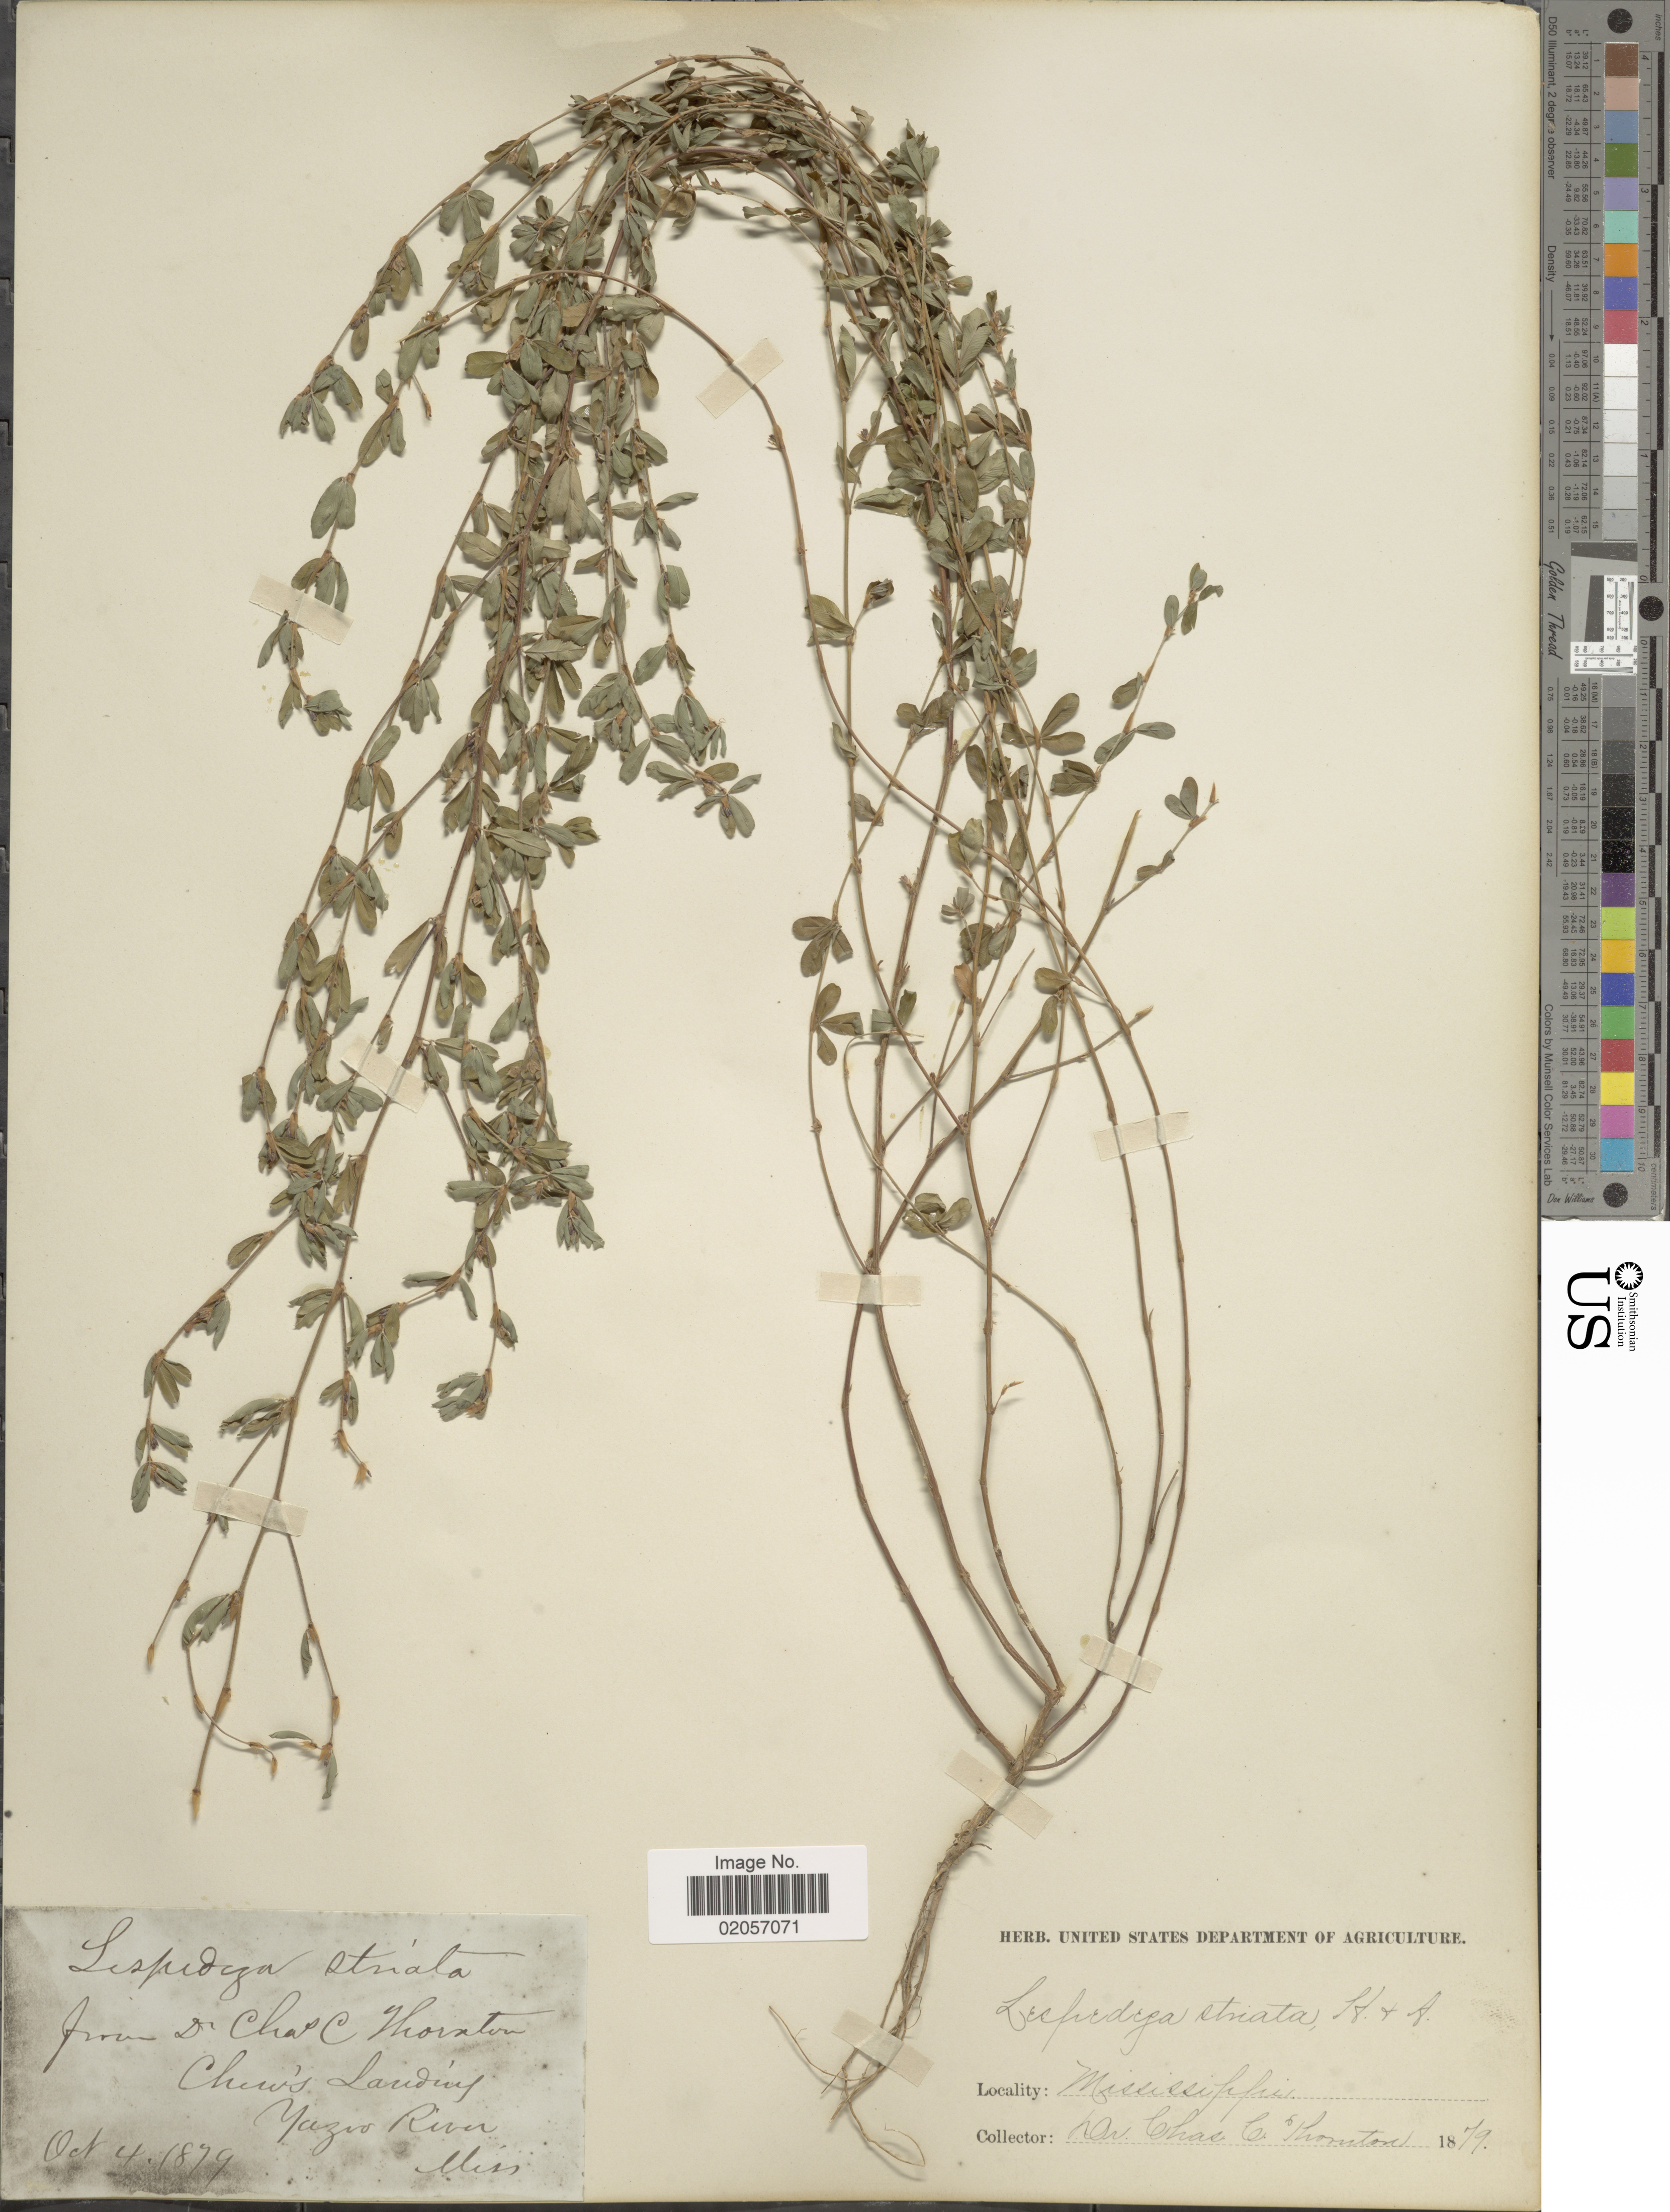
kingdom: Plantae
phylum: Tracheophyta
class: Magnoliopsida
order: Fabales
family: Fabaceae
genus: Kummerowia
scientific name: Kummerowia striata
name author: (Thunb.) Schindl.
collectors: C. Thornton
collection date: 1879-10-04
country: United States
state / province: Mississippi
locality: Chew's Landing, Yazoo River